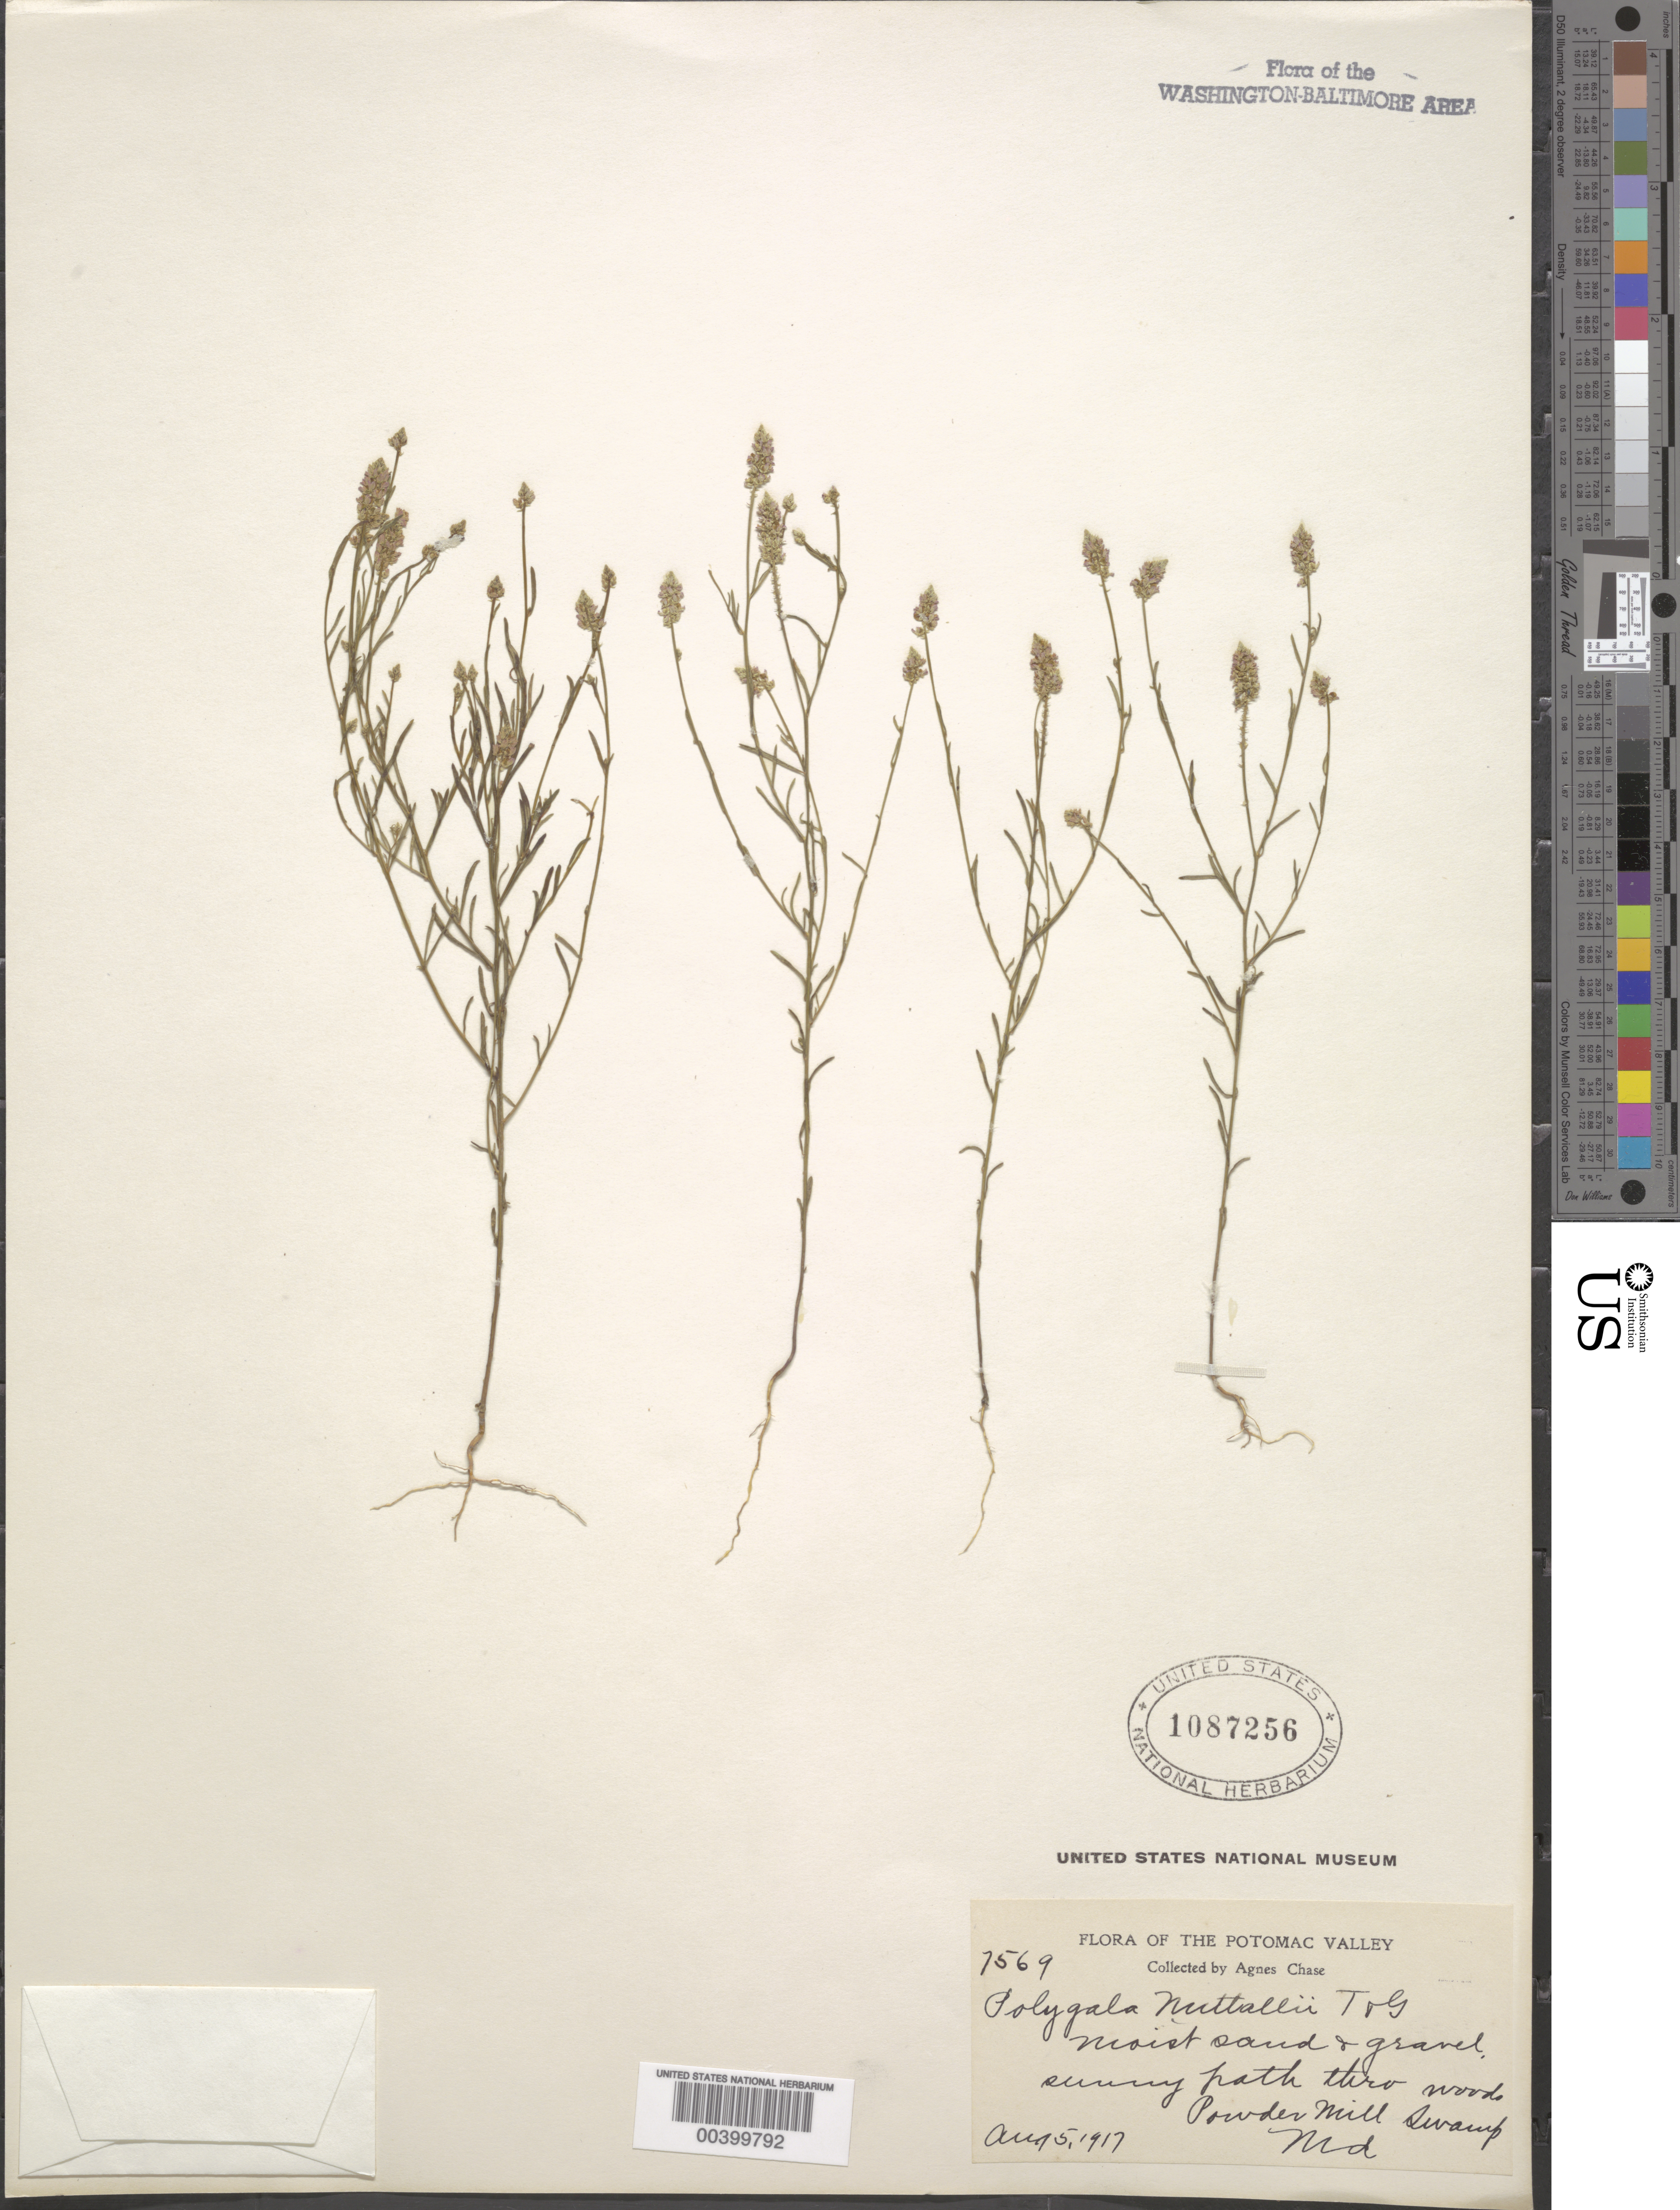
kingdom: Plantae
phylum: Tracheophyta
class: Magnoliopsida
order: Fabales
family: Polygalaceae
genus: Polygala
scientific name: Polygala nuttallii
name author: Torr. & A. Gray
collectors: A. Chase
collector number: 7569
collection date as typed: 05 Aug 1917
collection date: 1917-08-05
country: United States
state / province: Maryland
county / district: Prince George's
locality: Powder Mill Bog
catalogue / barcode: US 1087256